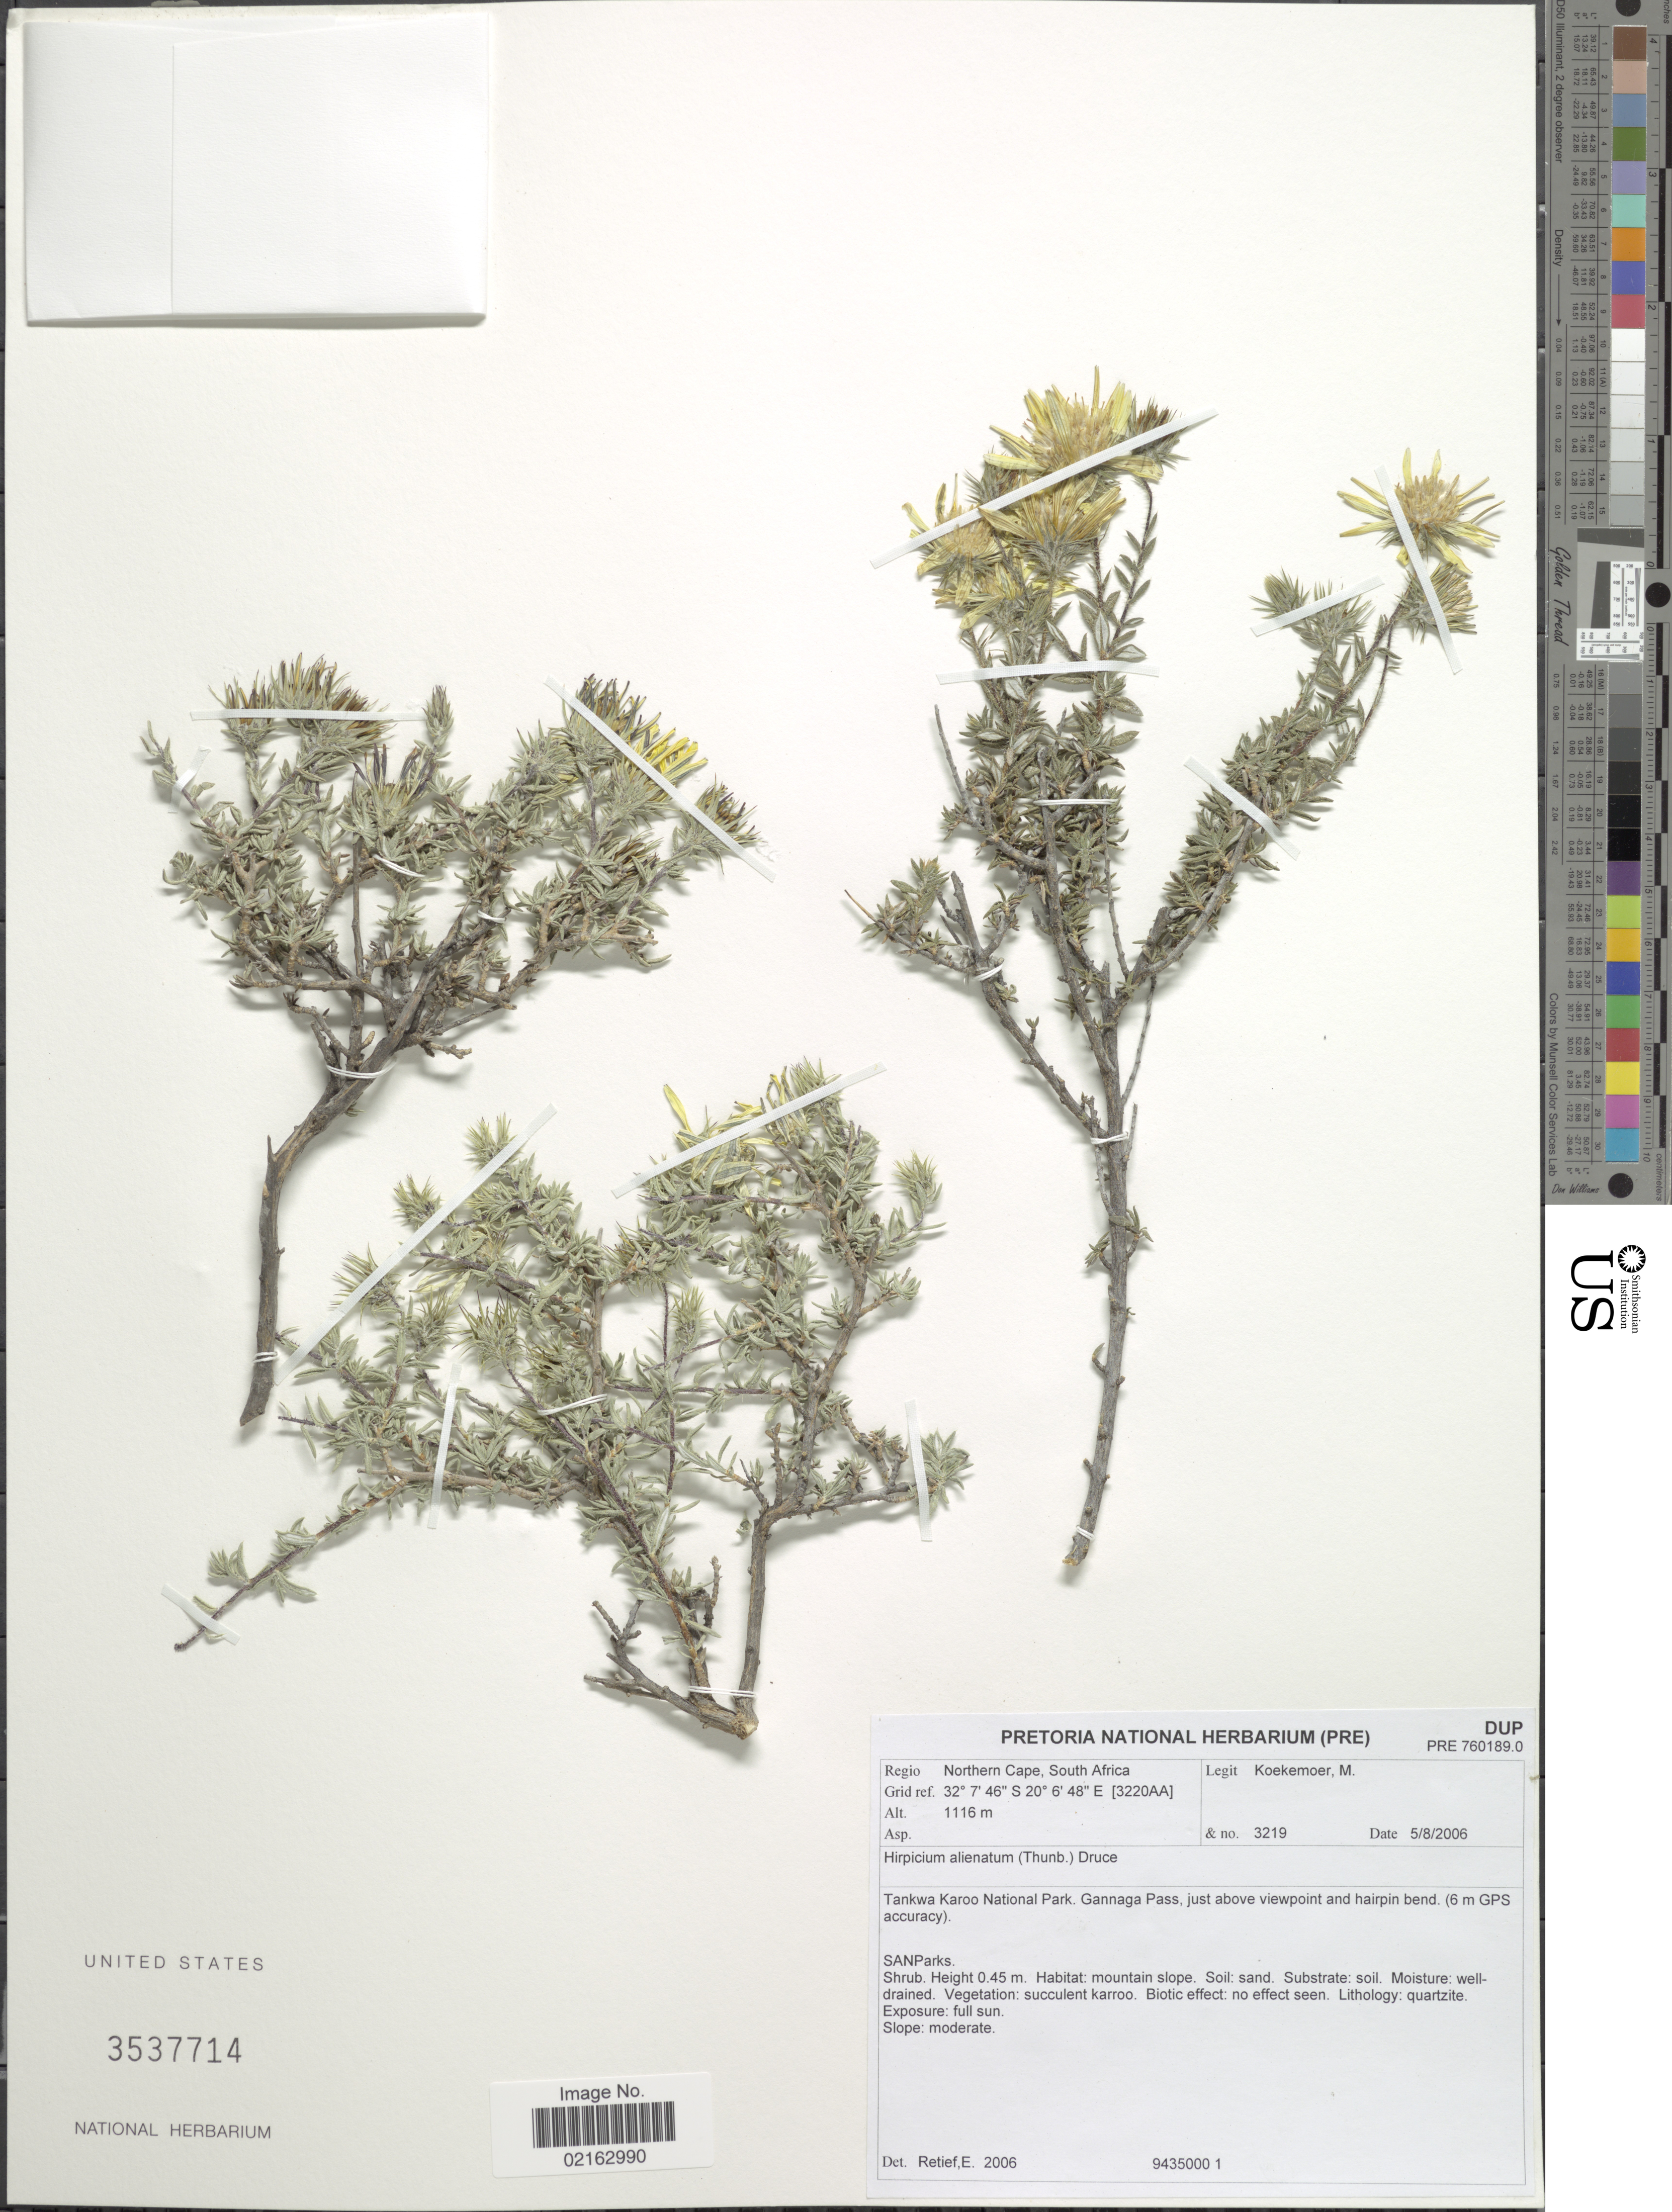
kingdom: Plantae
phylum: Tracheophyta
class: Magnoliopsida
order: Asterales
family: Asteraceae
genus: Hirpicium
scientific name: Hirpicium alienatum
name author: (Thunb.) Druce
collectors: M. Koekemoer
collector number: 3219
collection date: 2006-08-05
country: South Africa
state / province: Northern Cape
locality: Northern Cape, South Africa. Tankwa Karoo National Park. Gannaga Pass, just above viewpoint and hairpin bend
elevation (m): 1116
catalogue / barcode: US 3537714